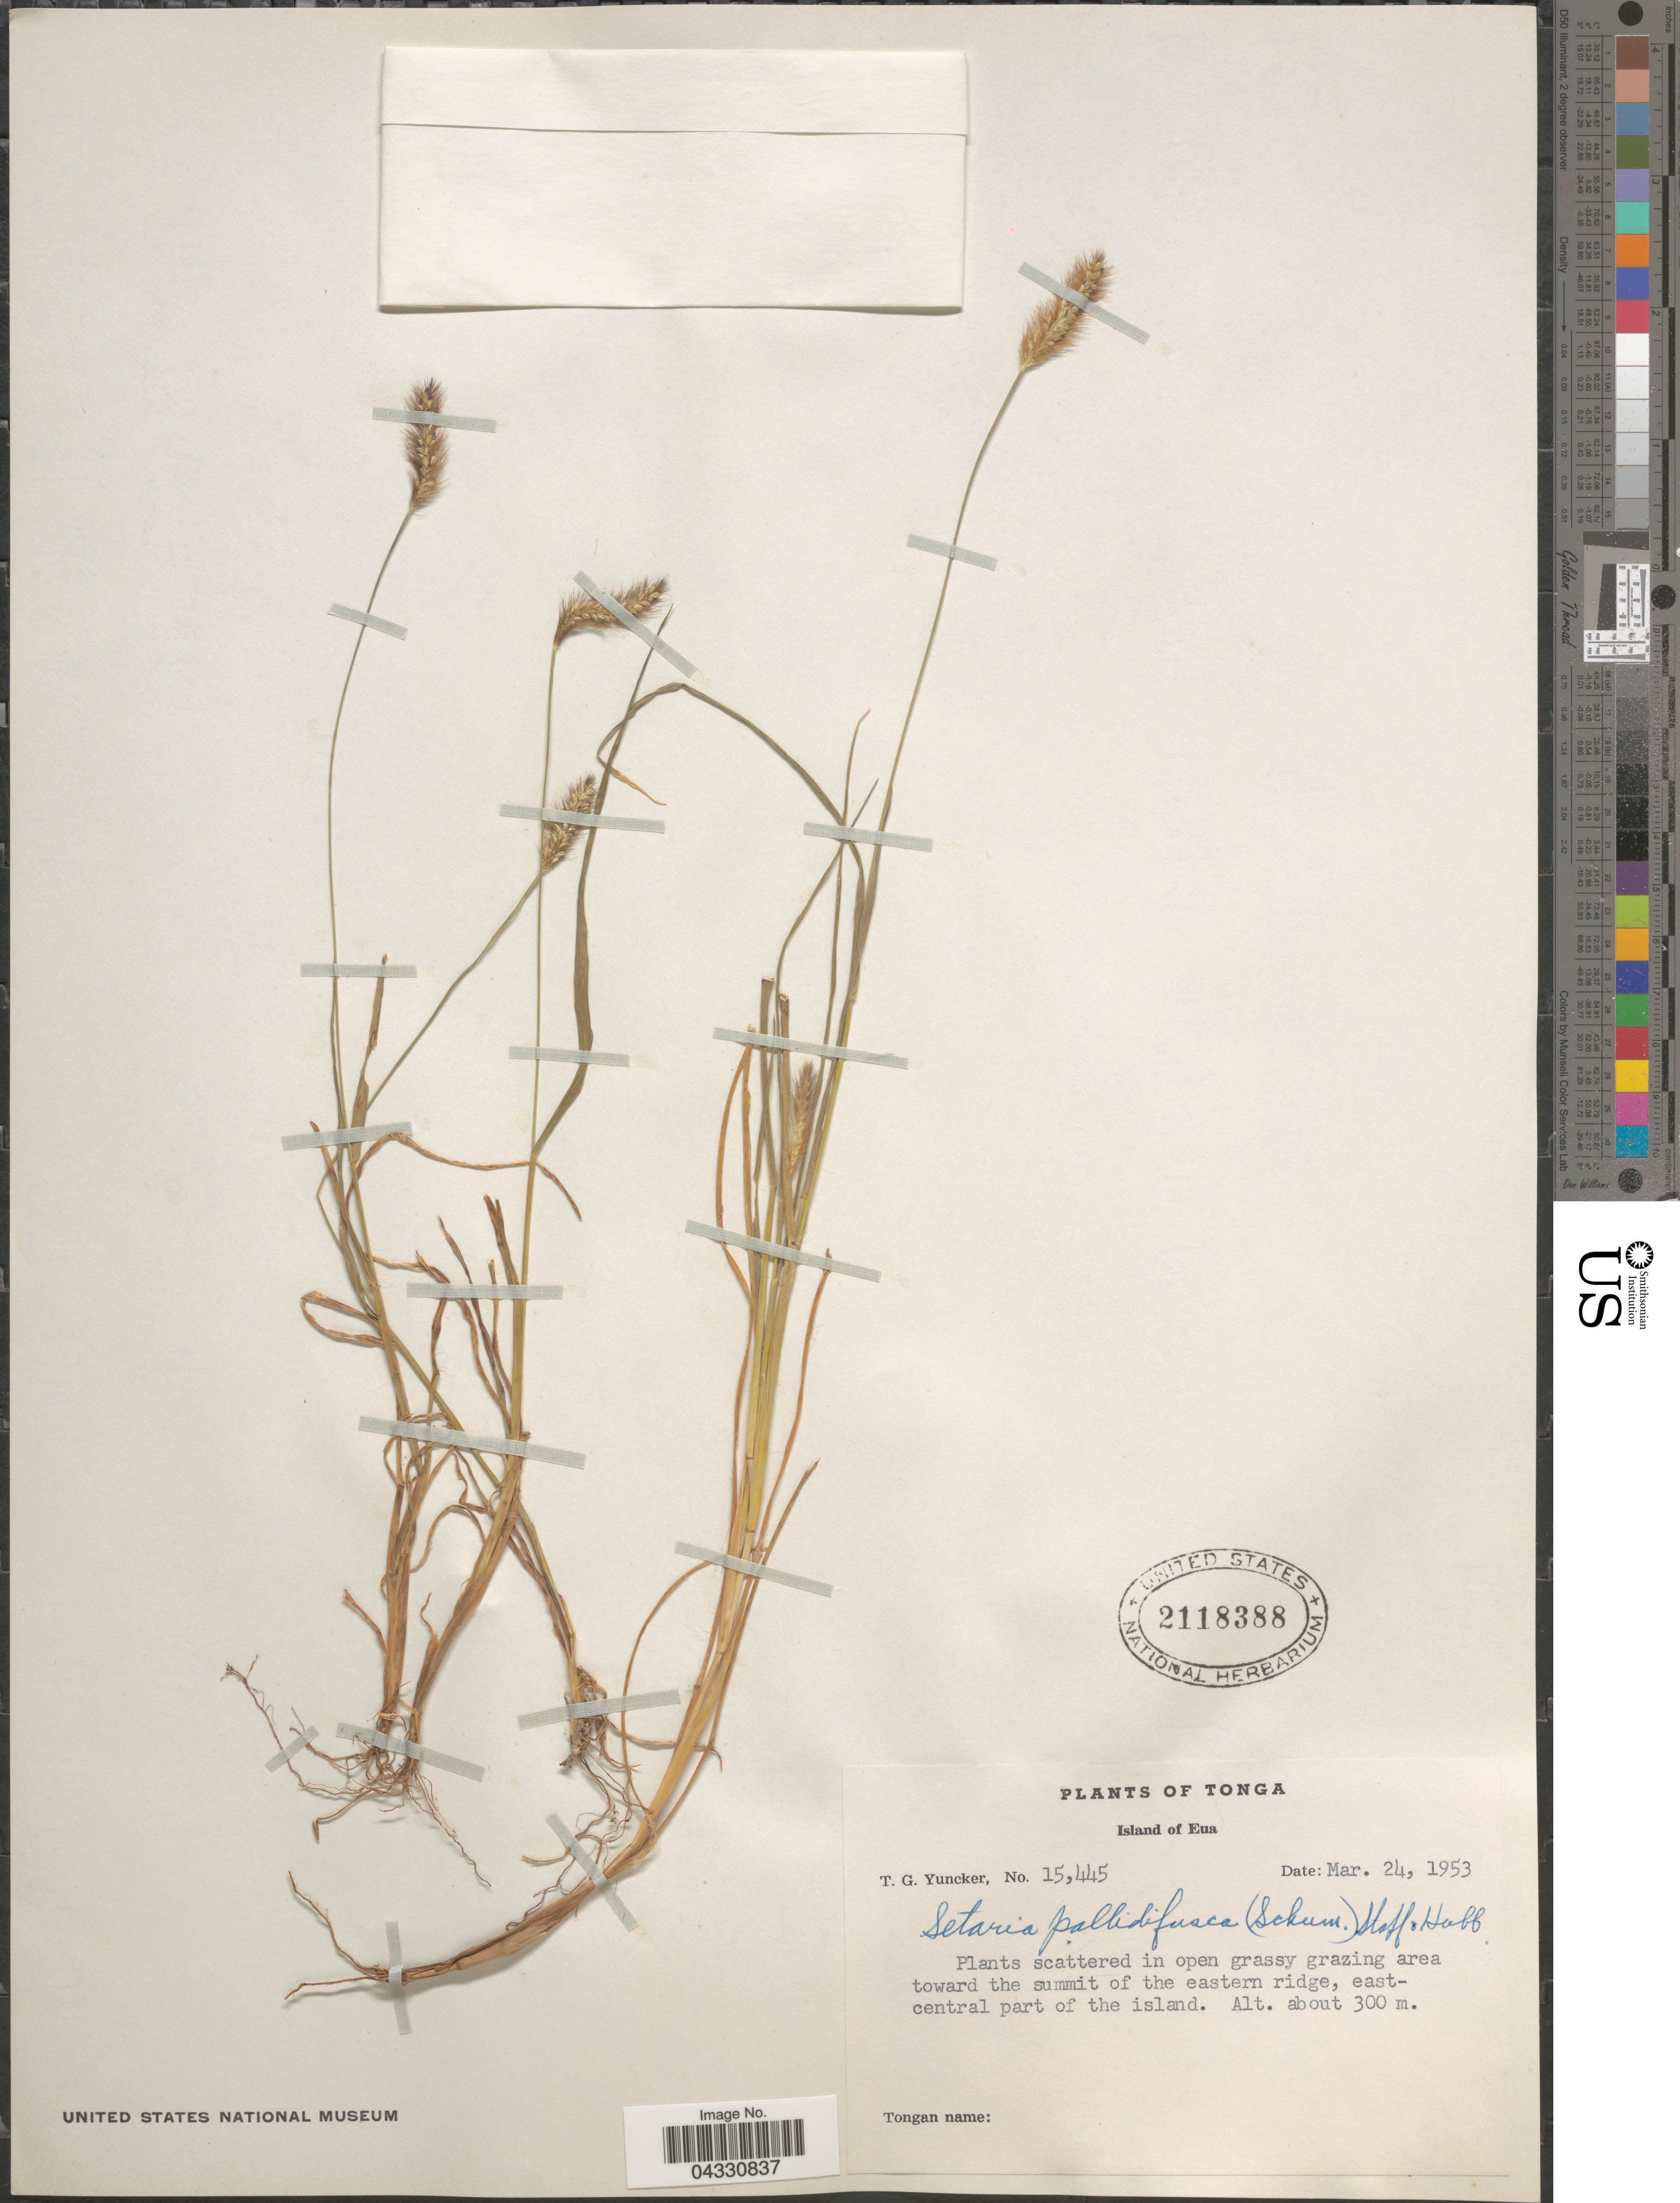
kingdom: Plantae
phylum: Tracheophyta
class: Liliopsida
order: Poales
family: Poaceae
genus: Setaria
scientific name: Setaria pallide-fusca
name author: (Schumach.) Stapf & C.E. Hubb.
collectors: T. G. Yuncker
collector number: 15445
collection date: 1953-03-24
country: Tonga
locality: Island of Eua. Toward the summit of the eastern ridge, east-central part of the island.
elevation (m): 300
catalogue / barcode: US 2118388